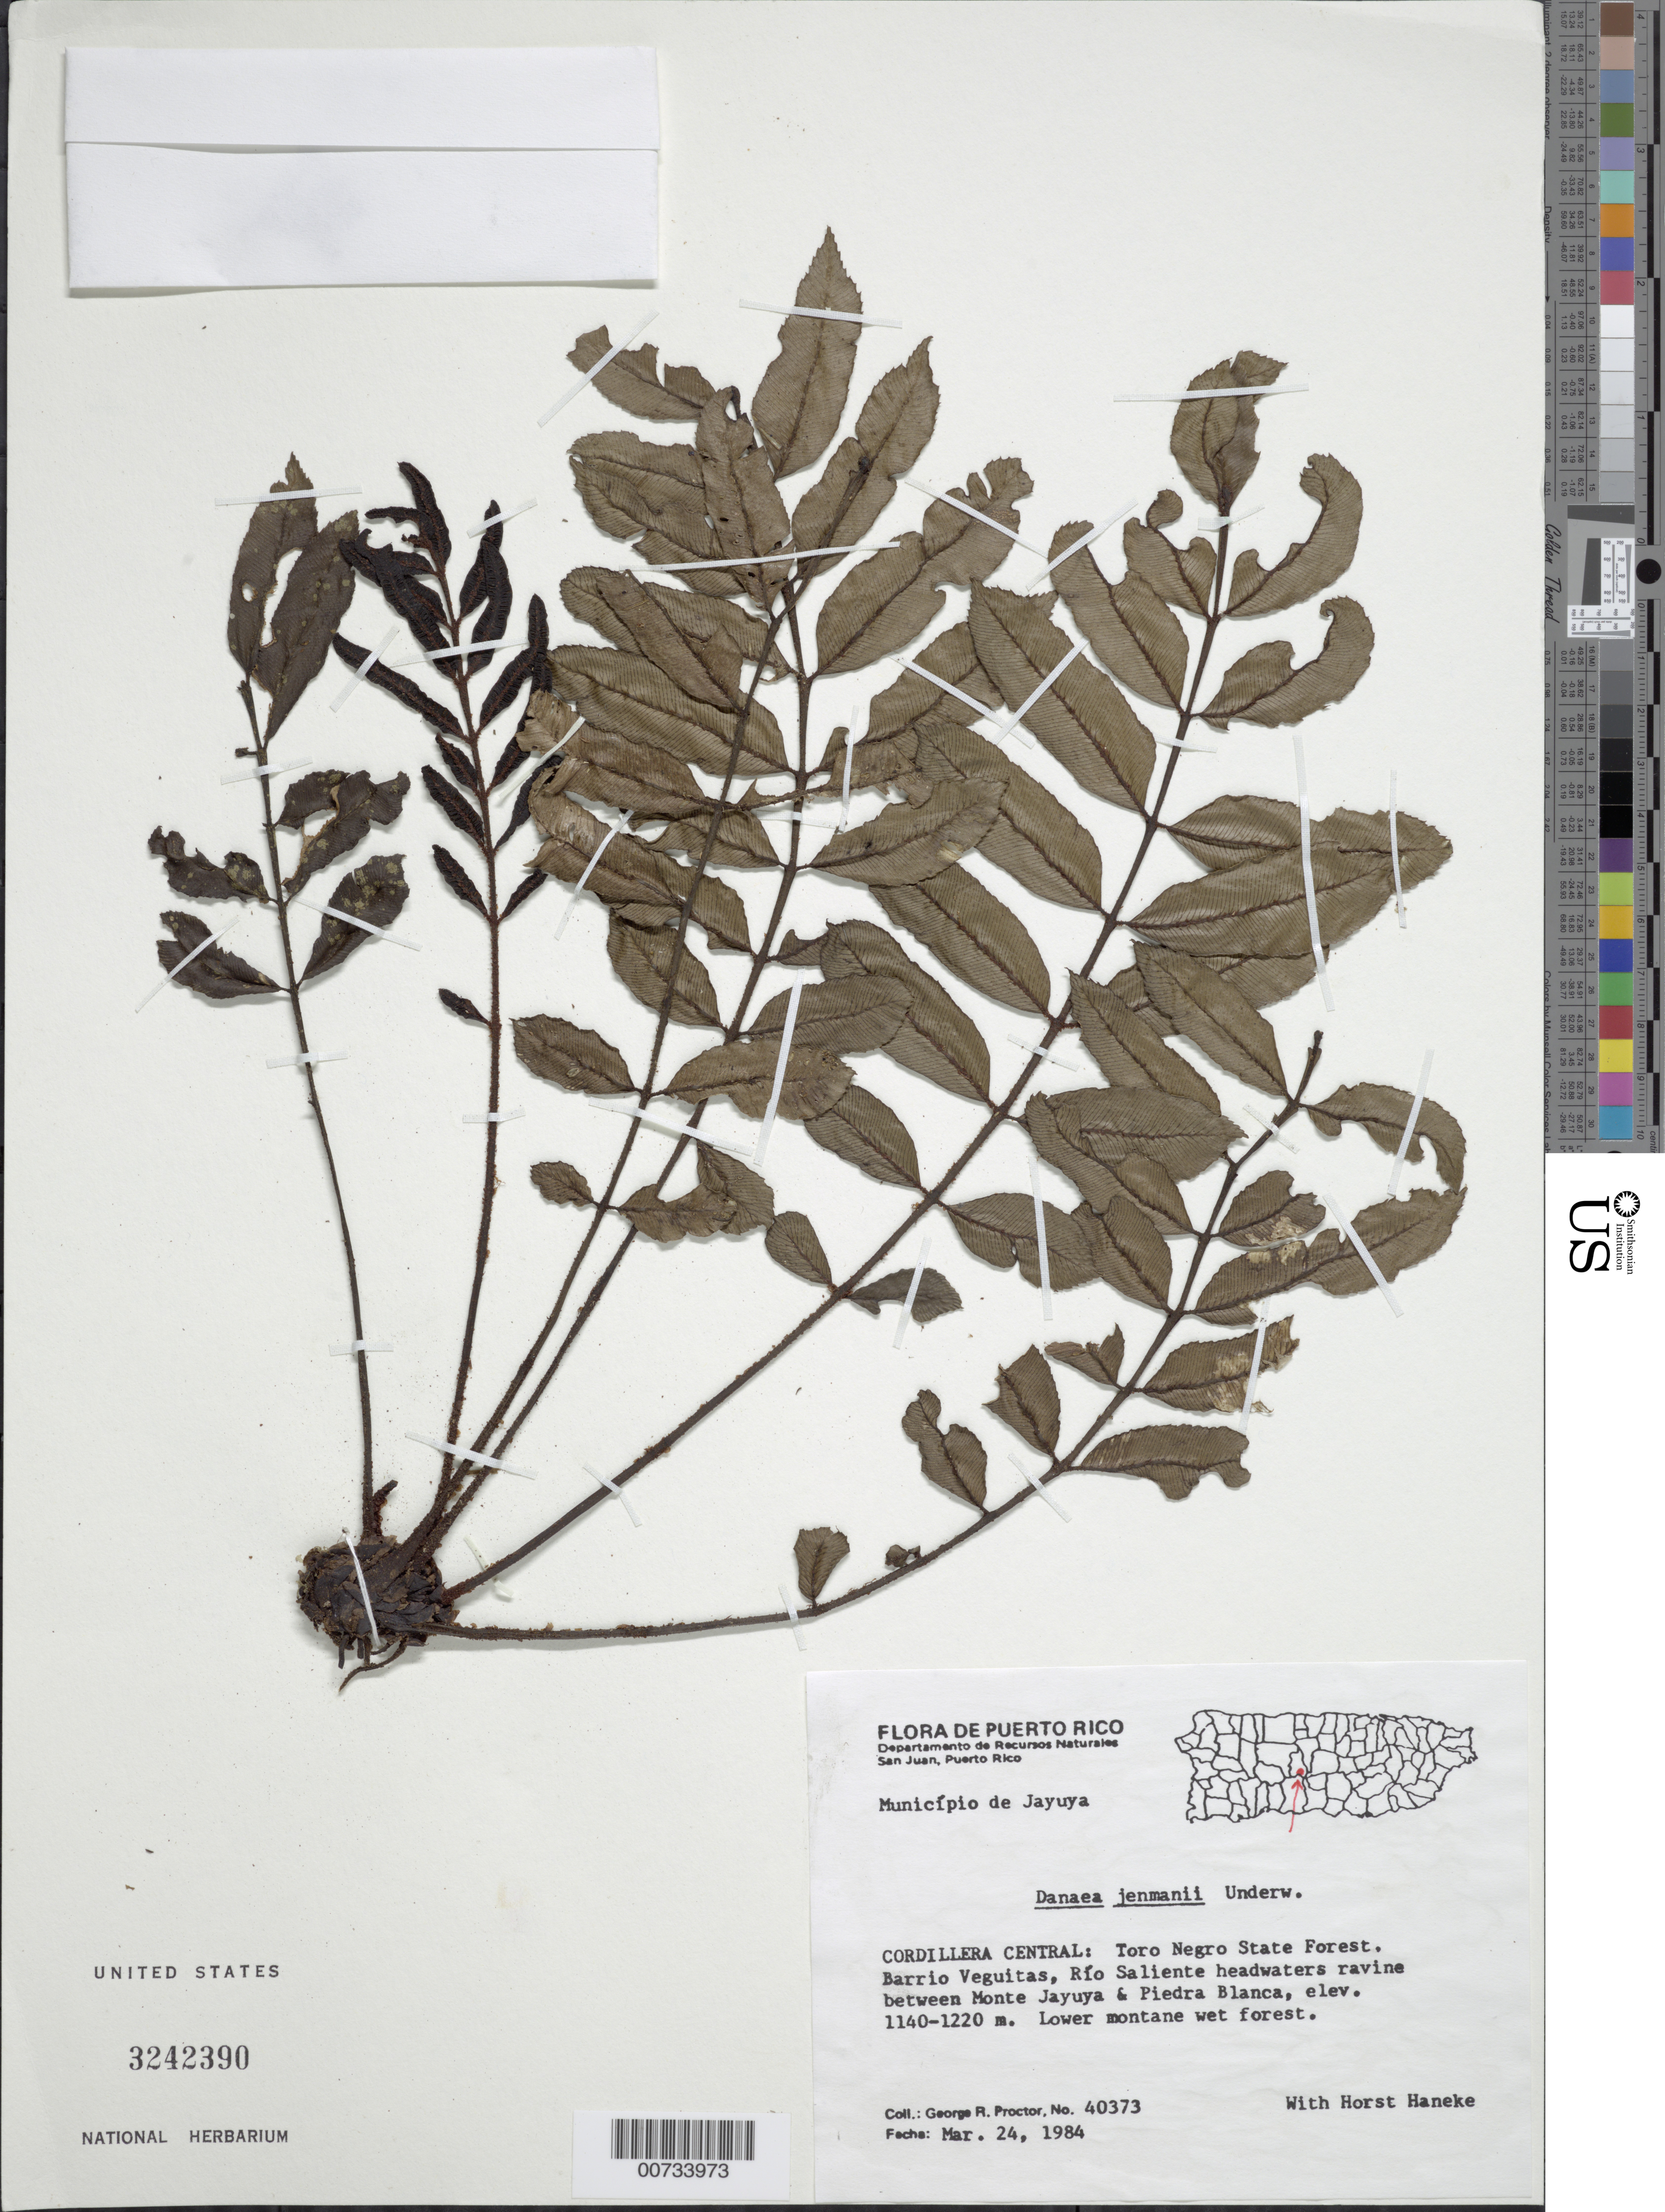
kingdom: Plantae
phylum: Tracheophyta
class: Polypodiopsida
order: Marattiales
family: Marattiaceae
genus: Danaea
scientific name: Danaea x jenmanii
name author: Underw.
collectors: G. R. Proctor & H. Haneke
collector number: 40373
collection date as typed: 24 Mar 1984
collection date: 1984-03-24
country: Puerto Rico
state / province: Jayuya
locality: Mun. Jayuya, Cordillera Central: Toro Negro State Forest, Barrio Veguitas, Rio Saliente headwaters ravine btw Monte Jayuya & Piedra Blanca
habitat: Lower montane wet forest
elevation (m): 1140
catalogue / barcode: US 3242390